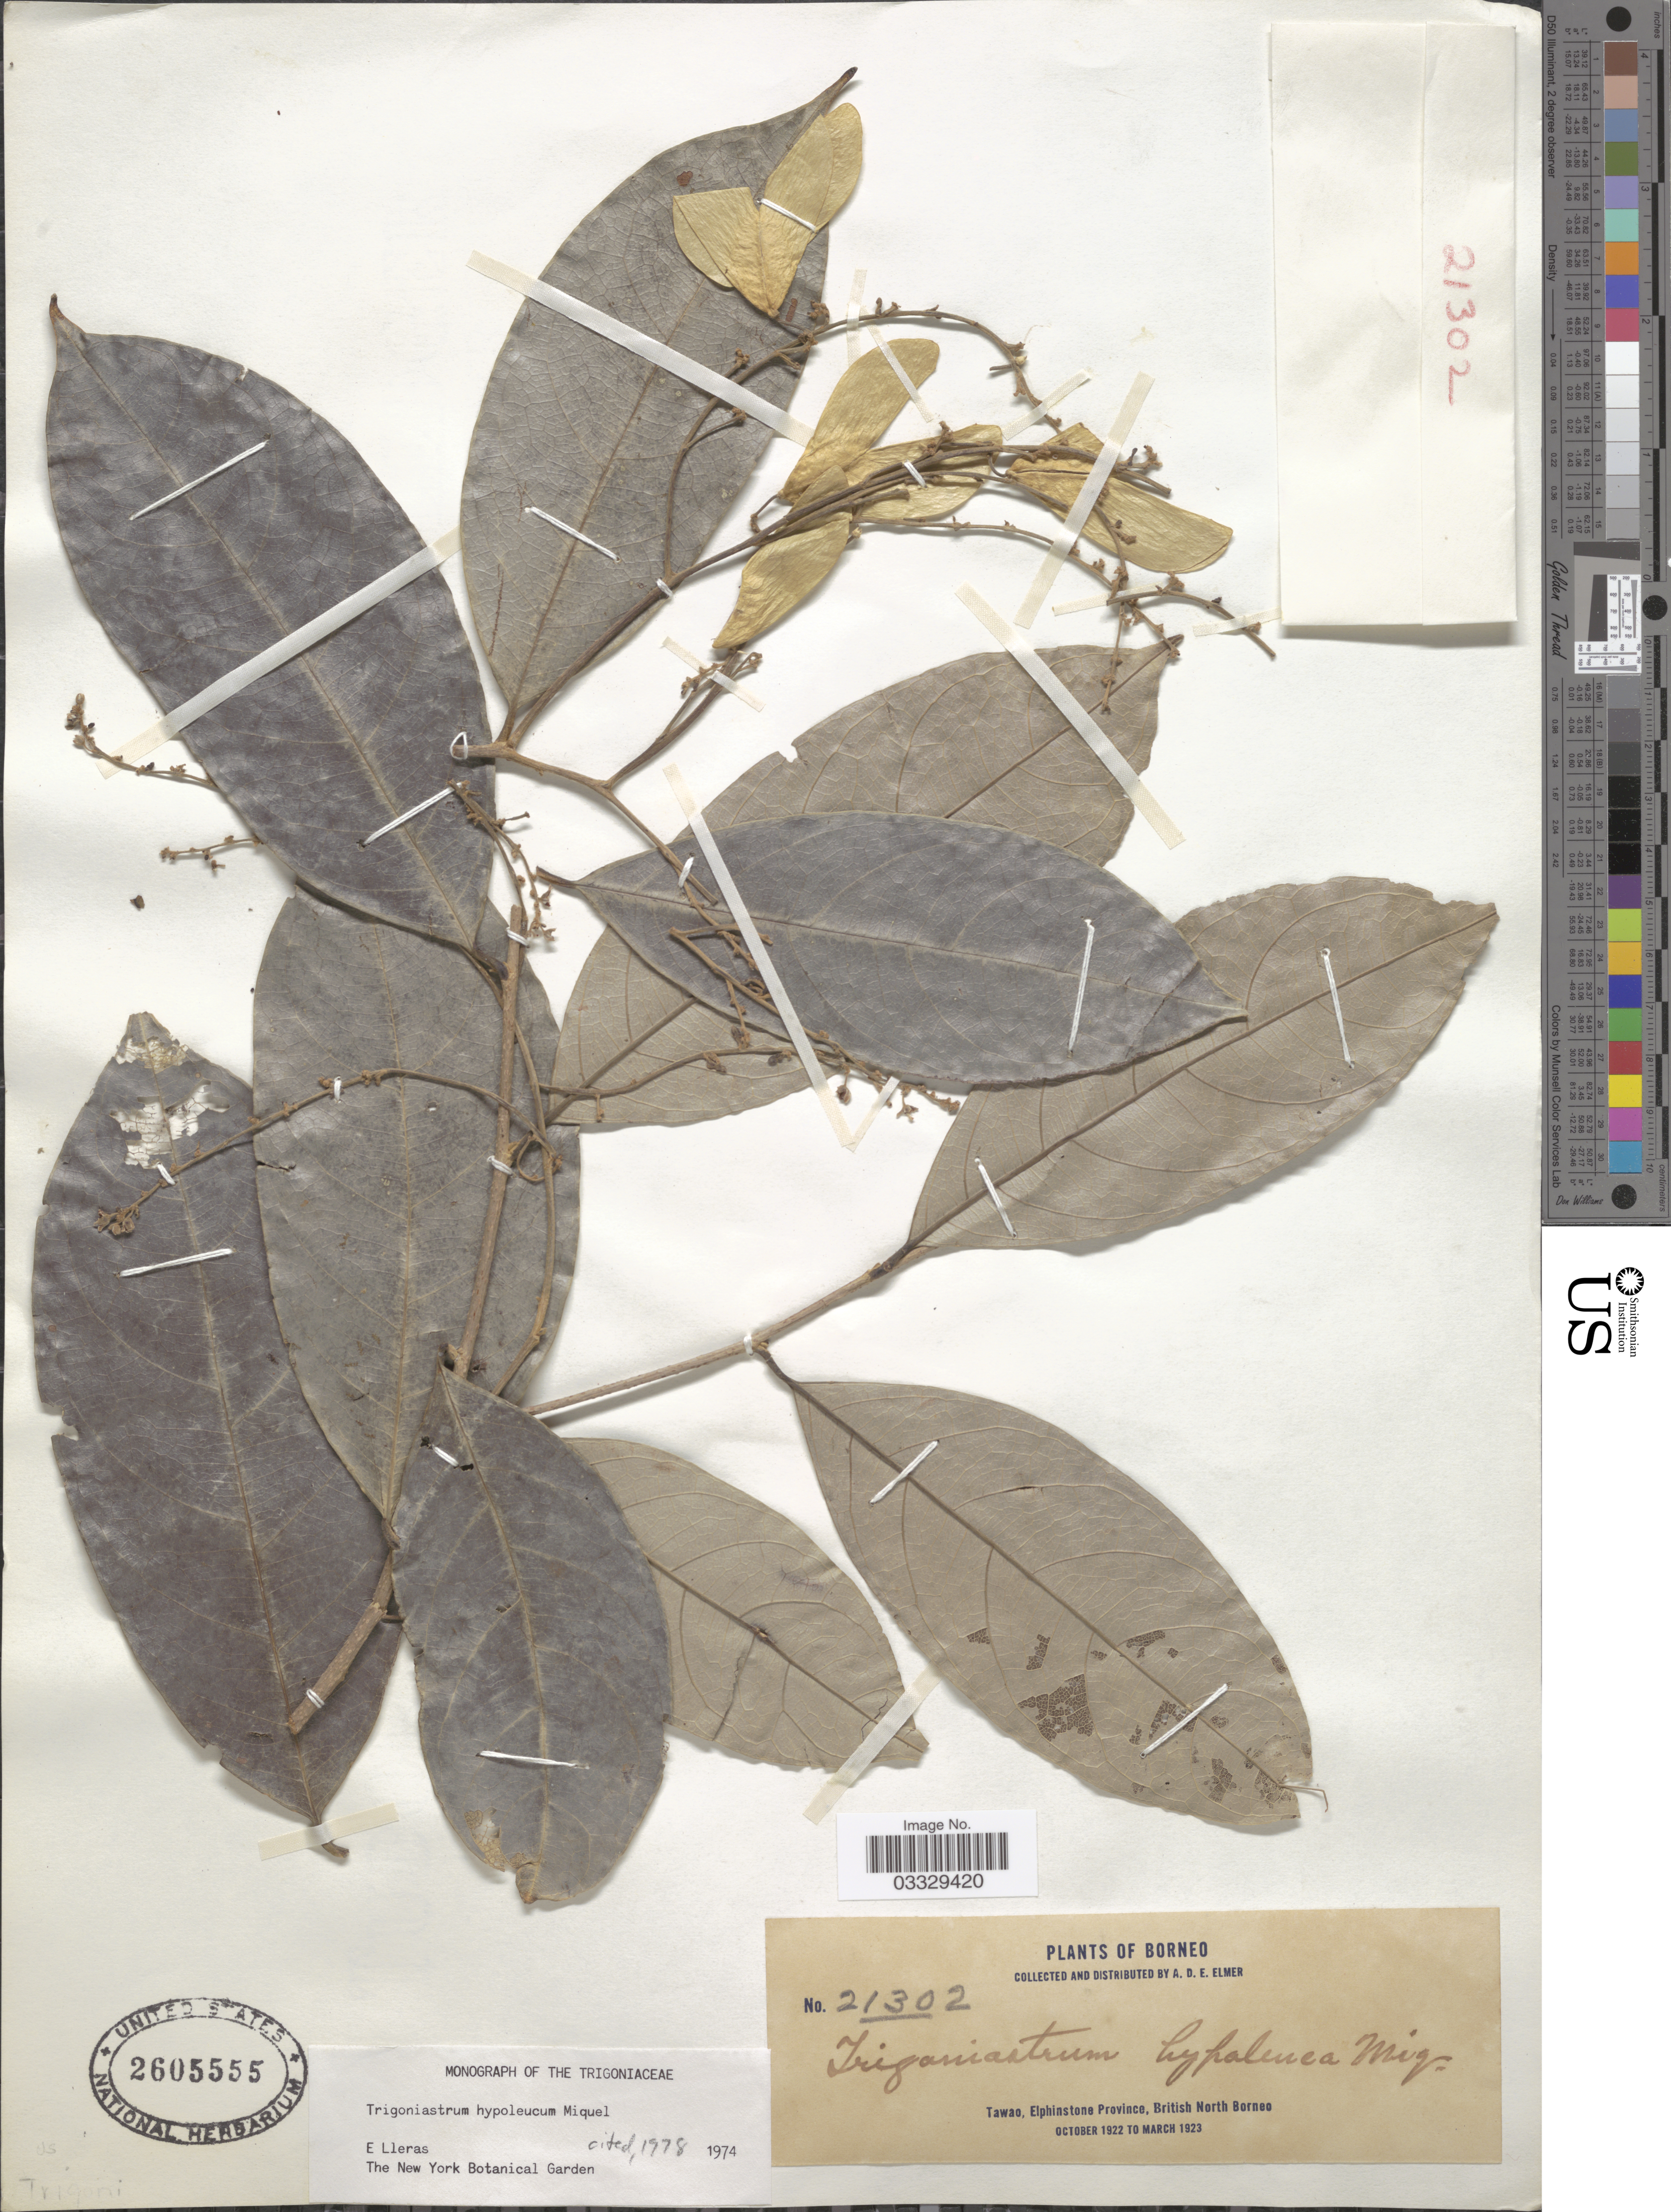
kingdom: Plantae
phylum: Tracheophyta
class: Magnoliopsida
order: Malpighiales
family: Trigoniaceae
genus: Trigoniastrum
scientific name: Trigoniastrum hypoleucum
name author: Miq.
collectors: A. D. E. Elmer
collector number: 21302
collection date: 1922-10/1923-03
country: Malaysia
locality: Borneo. Tawao, Elphinstone Province, British North Borneo.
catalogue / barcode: US 2605555